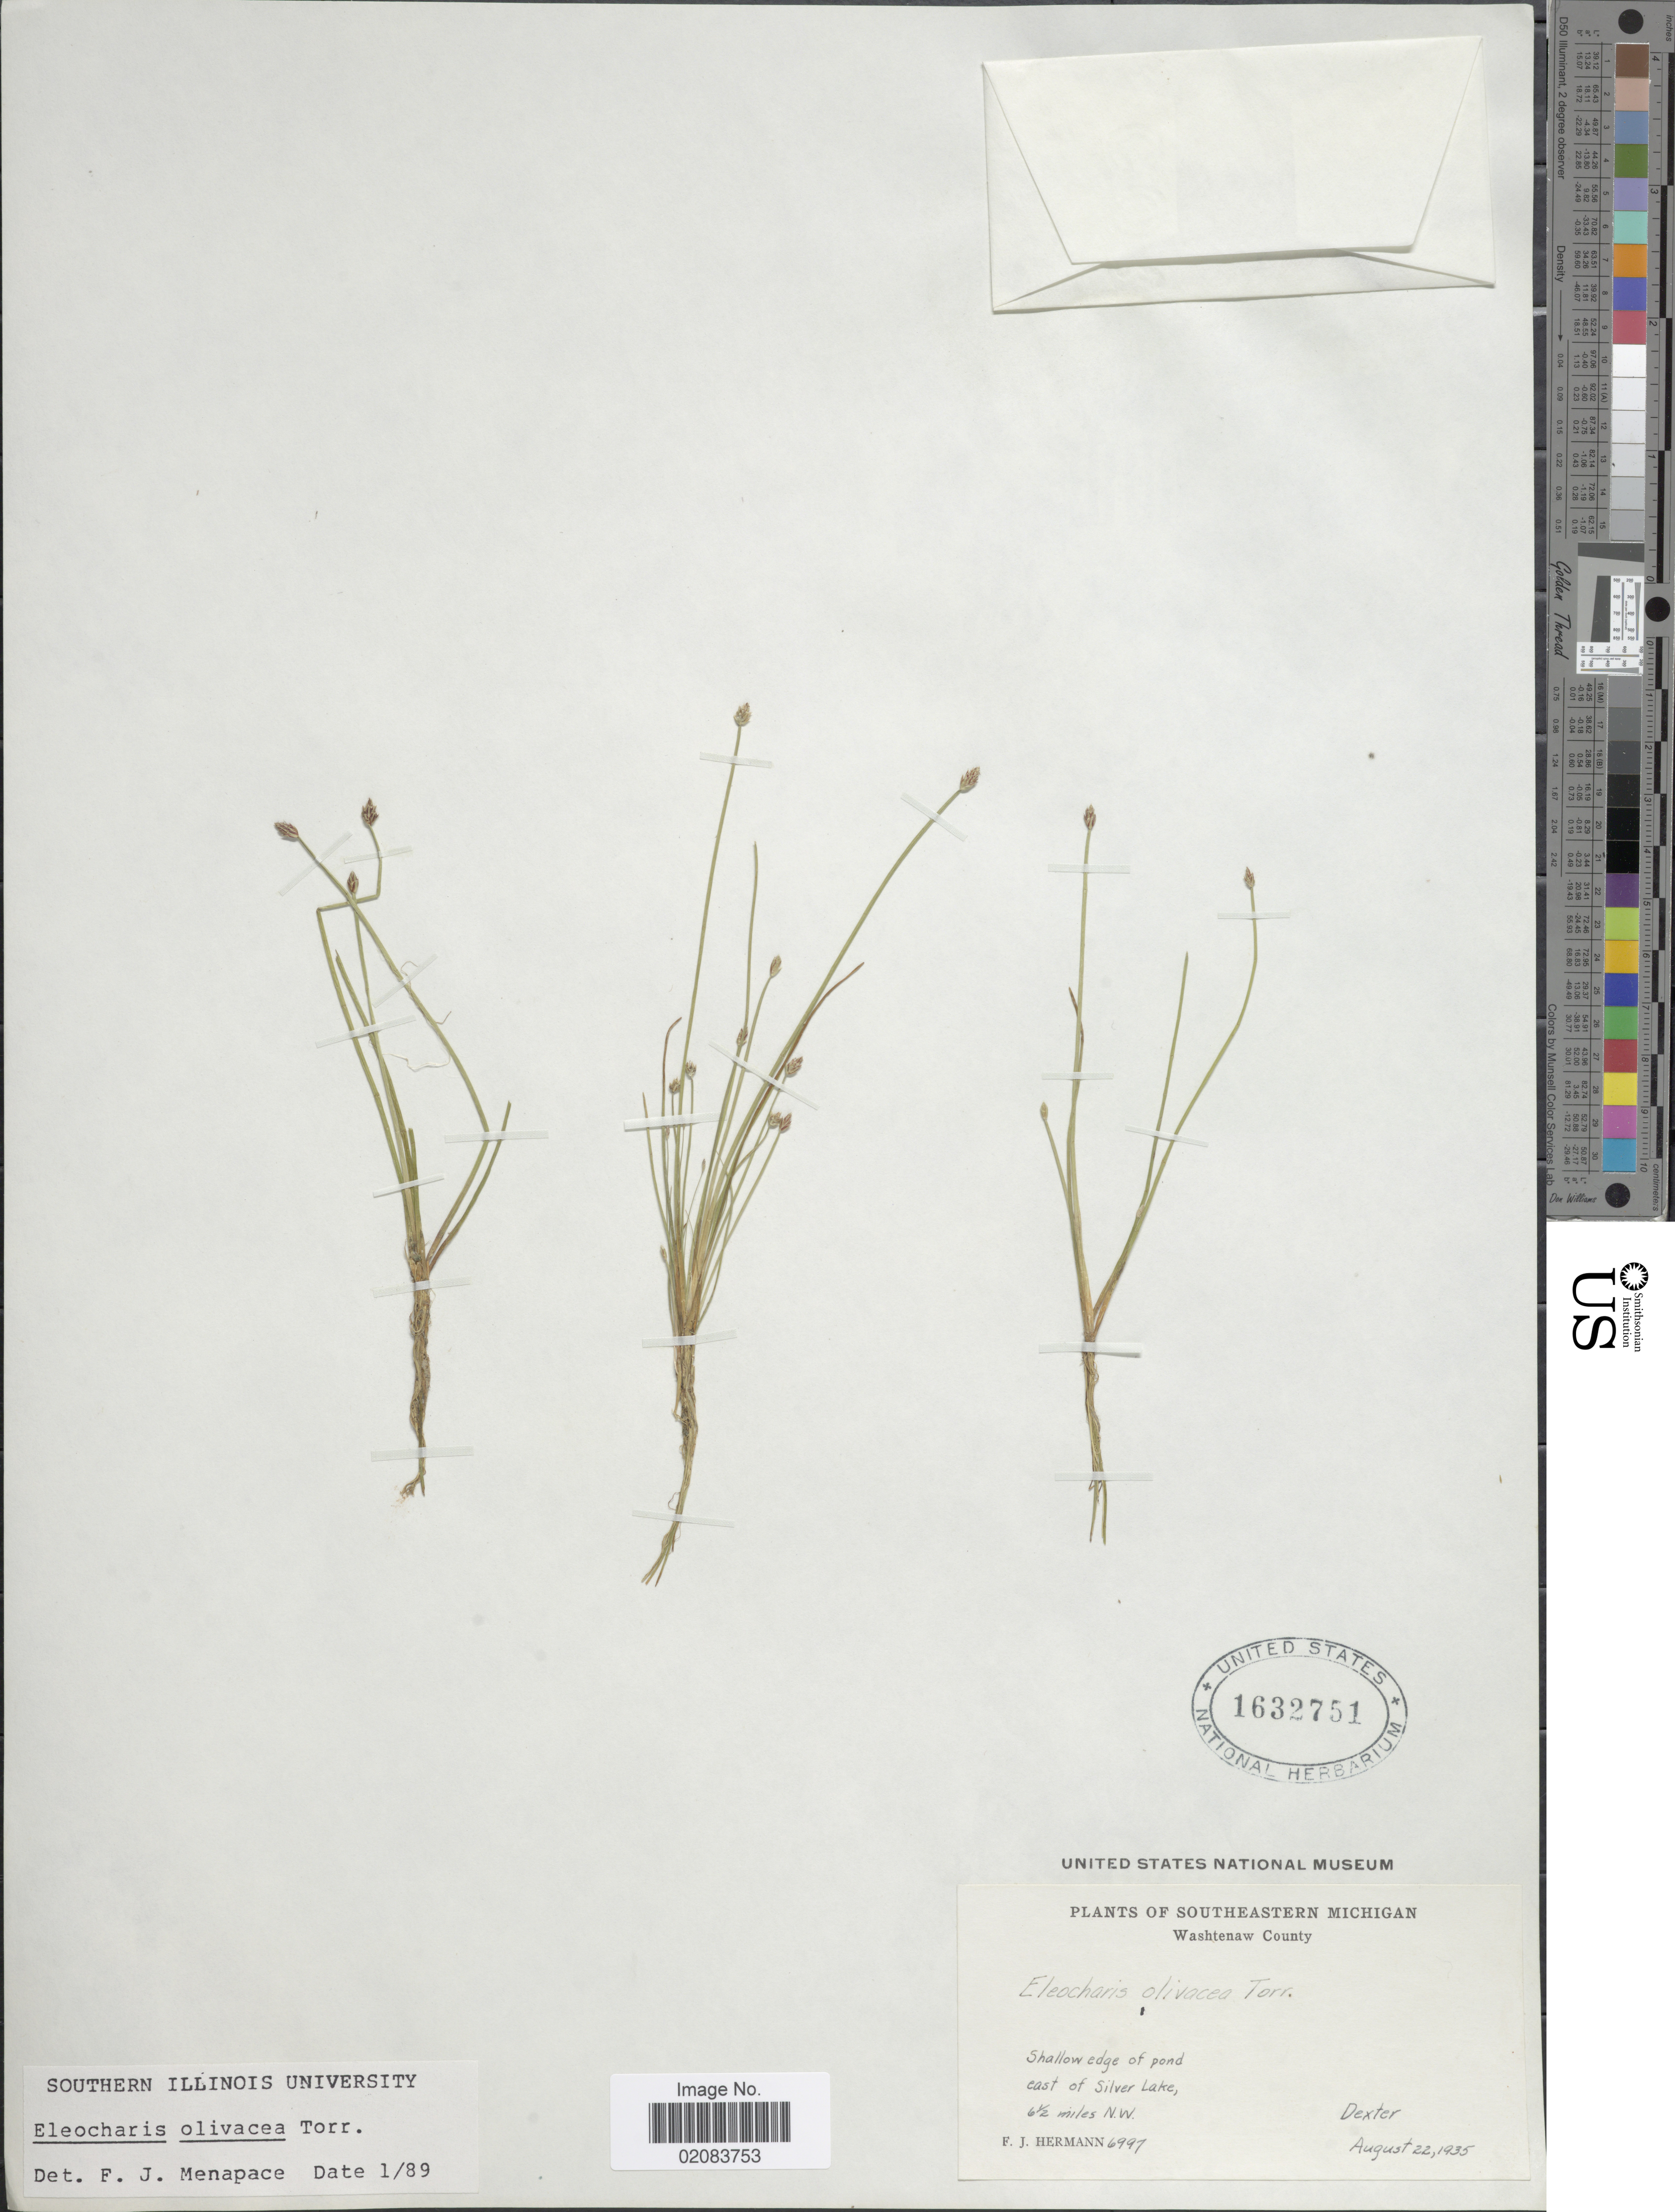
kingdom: Plantae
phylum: Tracheophyta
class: Liliopsida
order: Poales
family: Cyperaceae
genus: Eleocharis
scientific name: Eleocharis olivacea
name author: Torr.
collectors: F. J. Hermann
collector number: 6997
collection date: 1935-08-22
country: United States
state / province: Michigan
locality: Southeastern Michigan, Washtenaw County, shallow edge of pond, east of Silver Lake, 61/2 miles N.W.,Dexter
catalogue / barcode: US 1632751